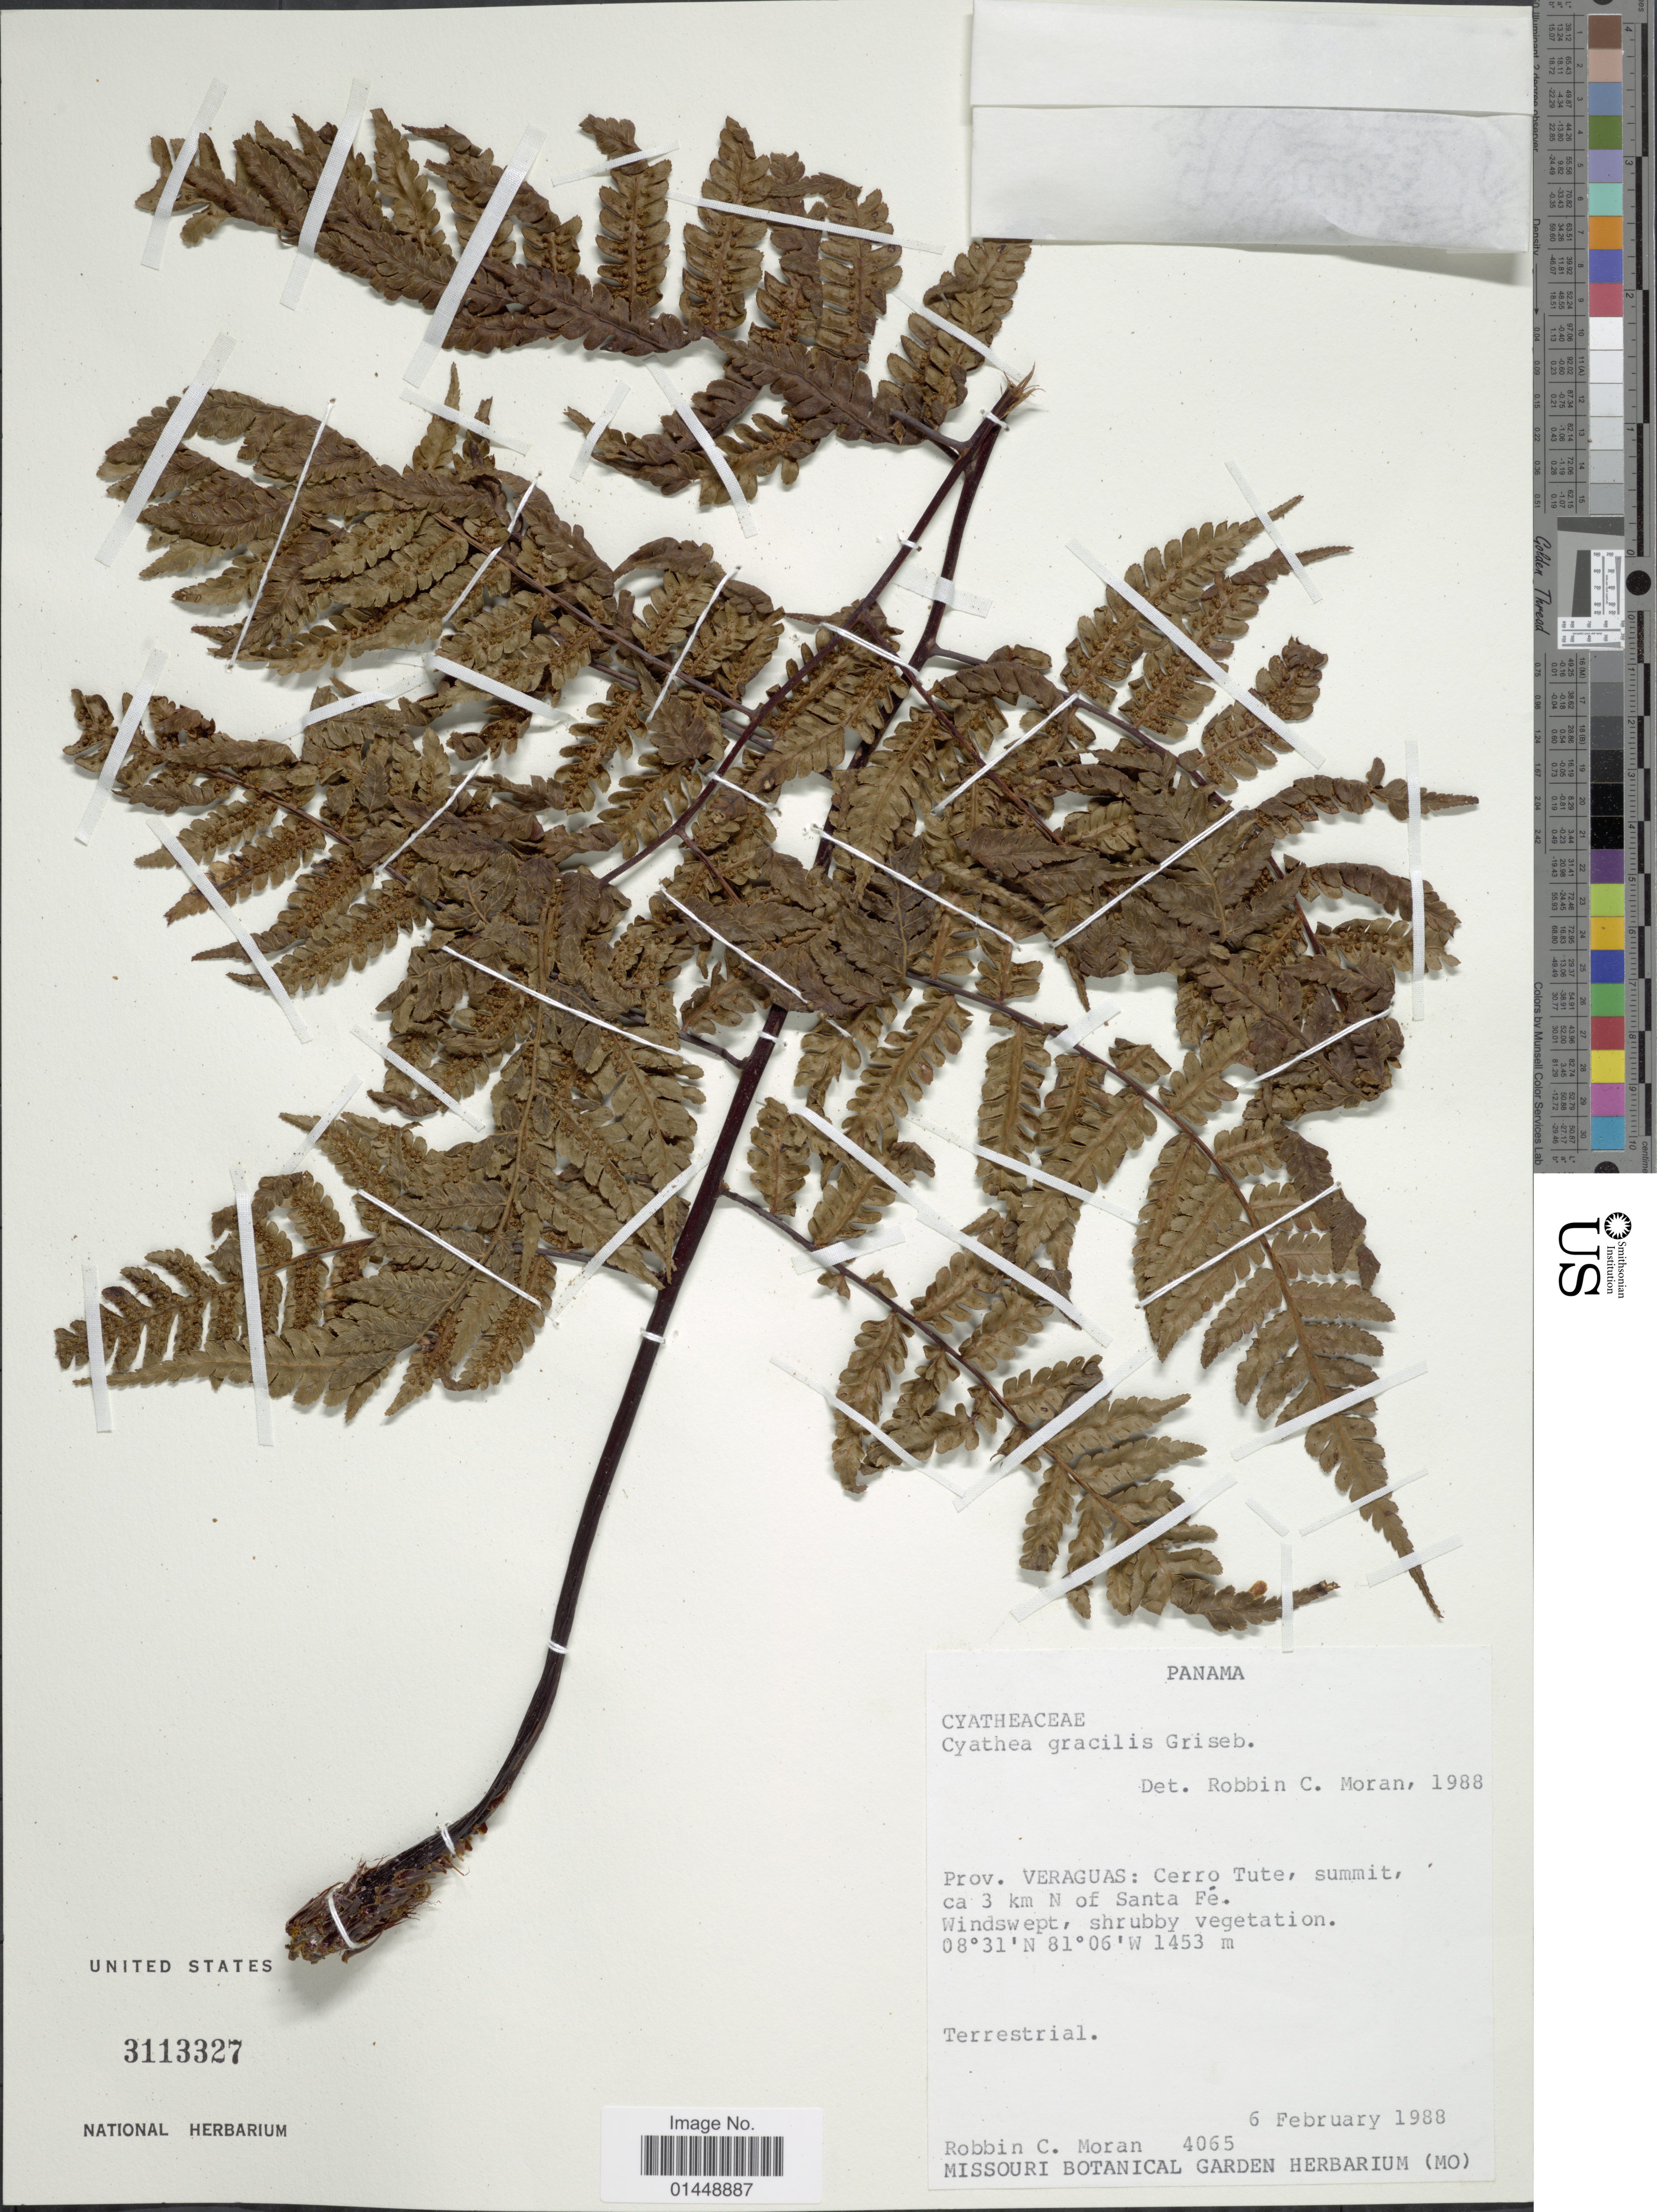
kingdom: Plantae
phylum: Tracheophyta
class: Polypodiopsida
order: Cyatheales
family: Cyatheaceae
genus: Cyathea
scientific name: Cyathea gracilis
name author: Gris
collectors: R. C. Moran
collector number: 4065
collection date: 1988-02-06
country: Panama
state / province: Veraguas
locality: Prov. Veraguas: Cerro Tute, summit ca 3 km N of Santa Fé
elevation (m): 1453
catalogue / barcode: US 3113327